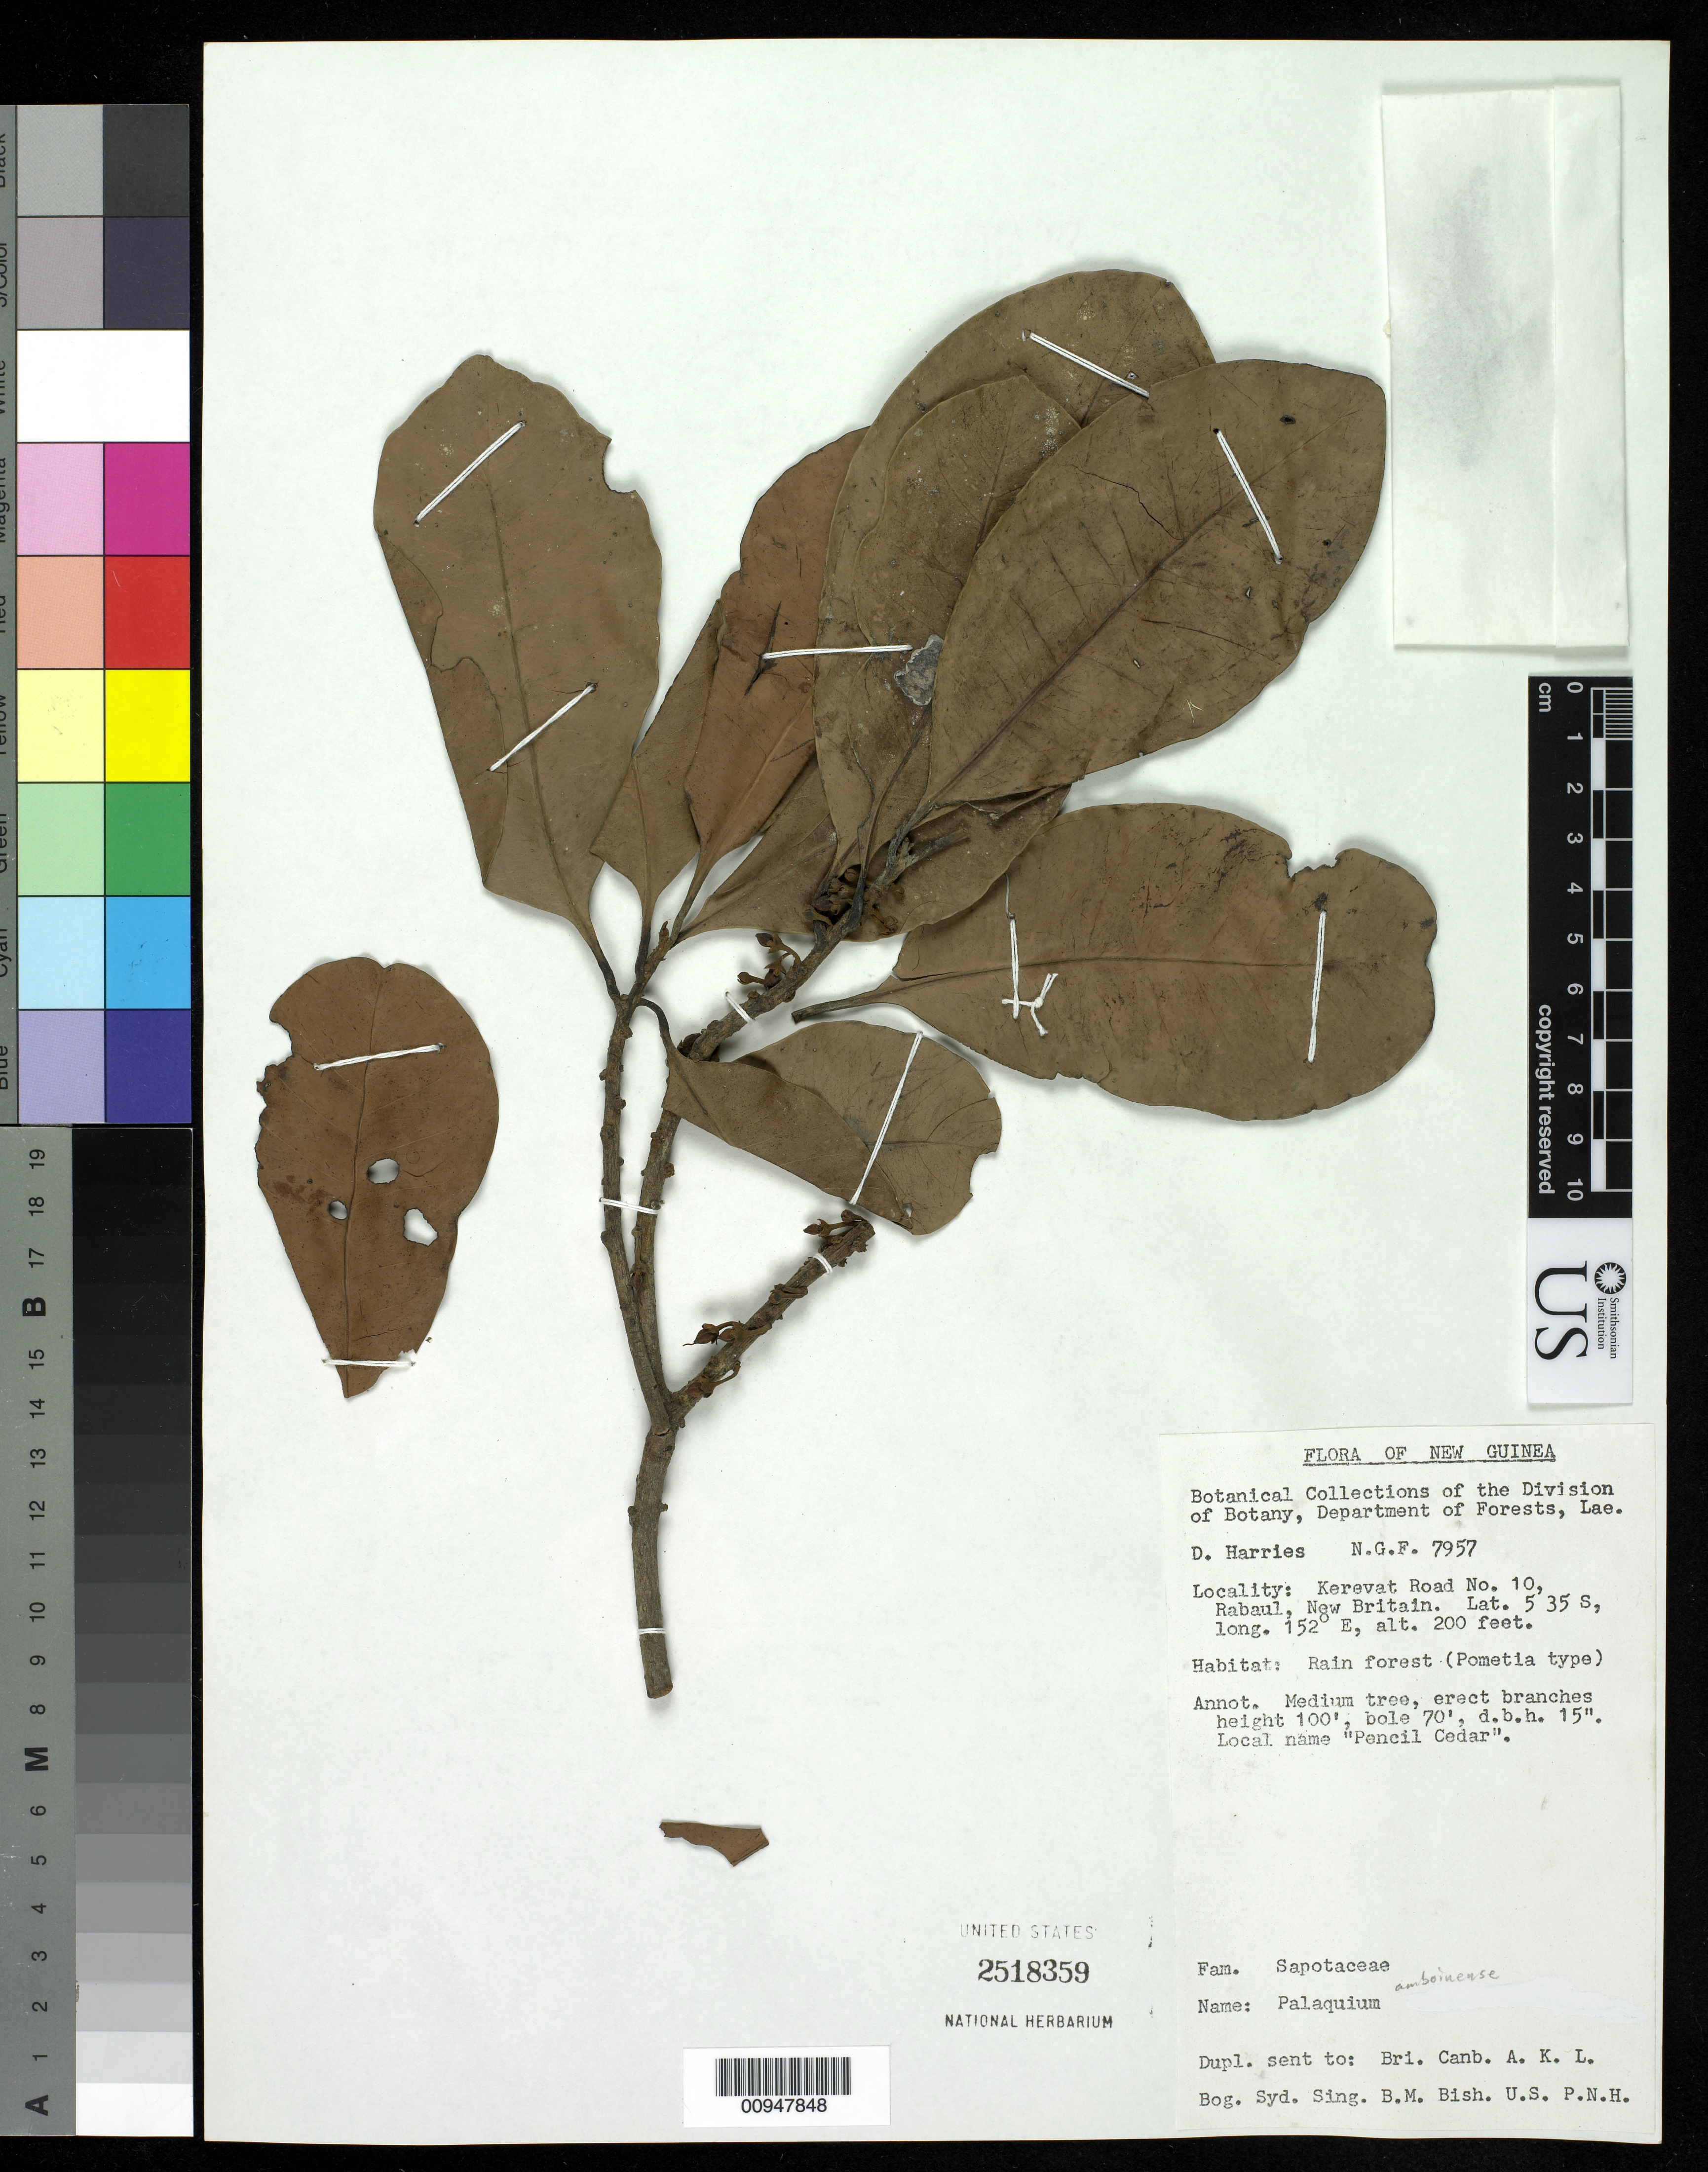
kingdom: Plantae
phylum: Tracheophyta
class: Magnoliopsida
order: Ericales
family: Sapotaceae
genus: Palaquium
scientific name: Palaquium amboinense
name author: Burck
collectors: D. Harries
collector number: NGF 7957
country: Papua New Guinea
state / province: East New Britain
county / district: Rabaul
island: New Britain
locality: Kerevat Road No. 10, Rabaul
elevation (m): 61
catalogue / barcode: US 2518359